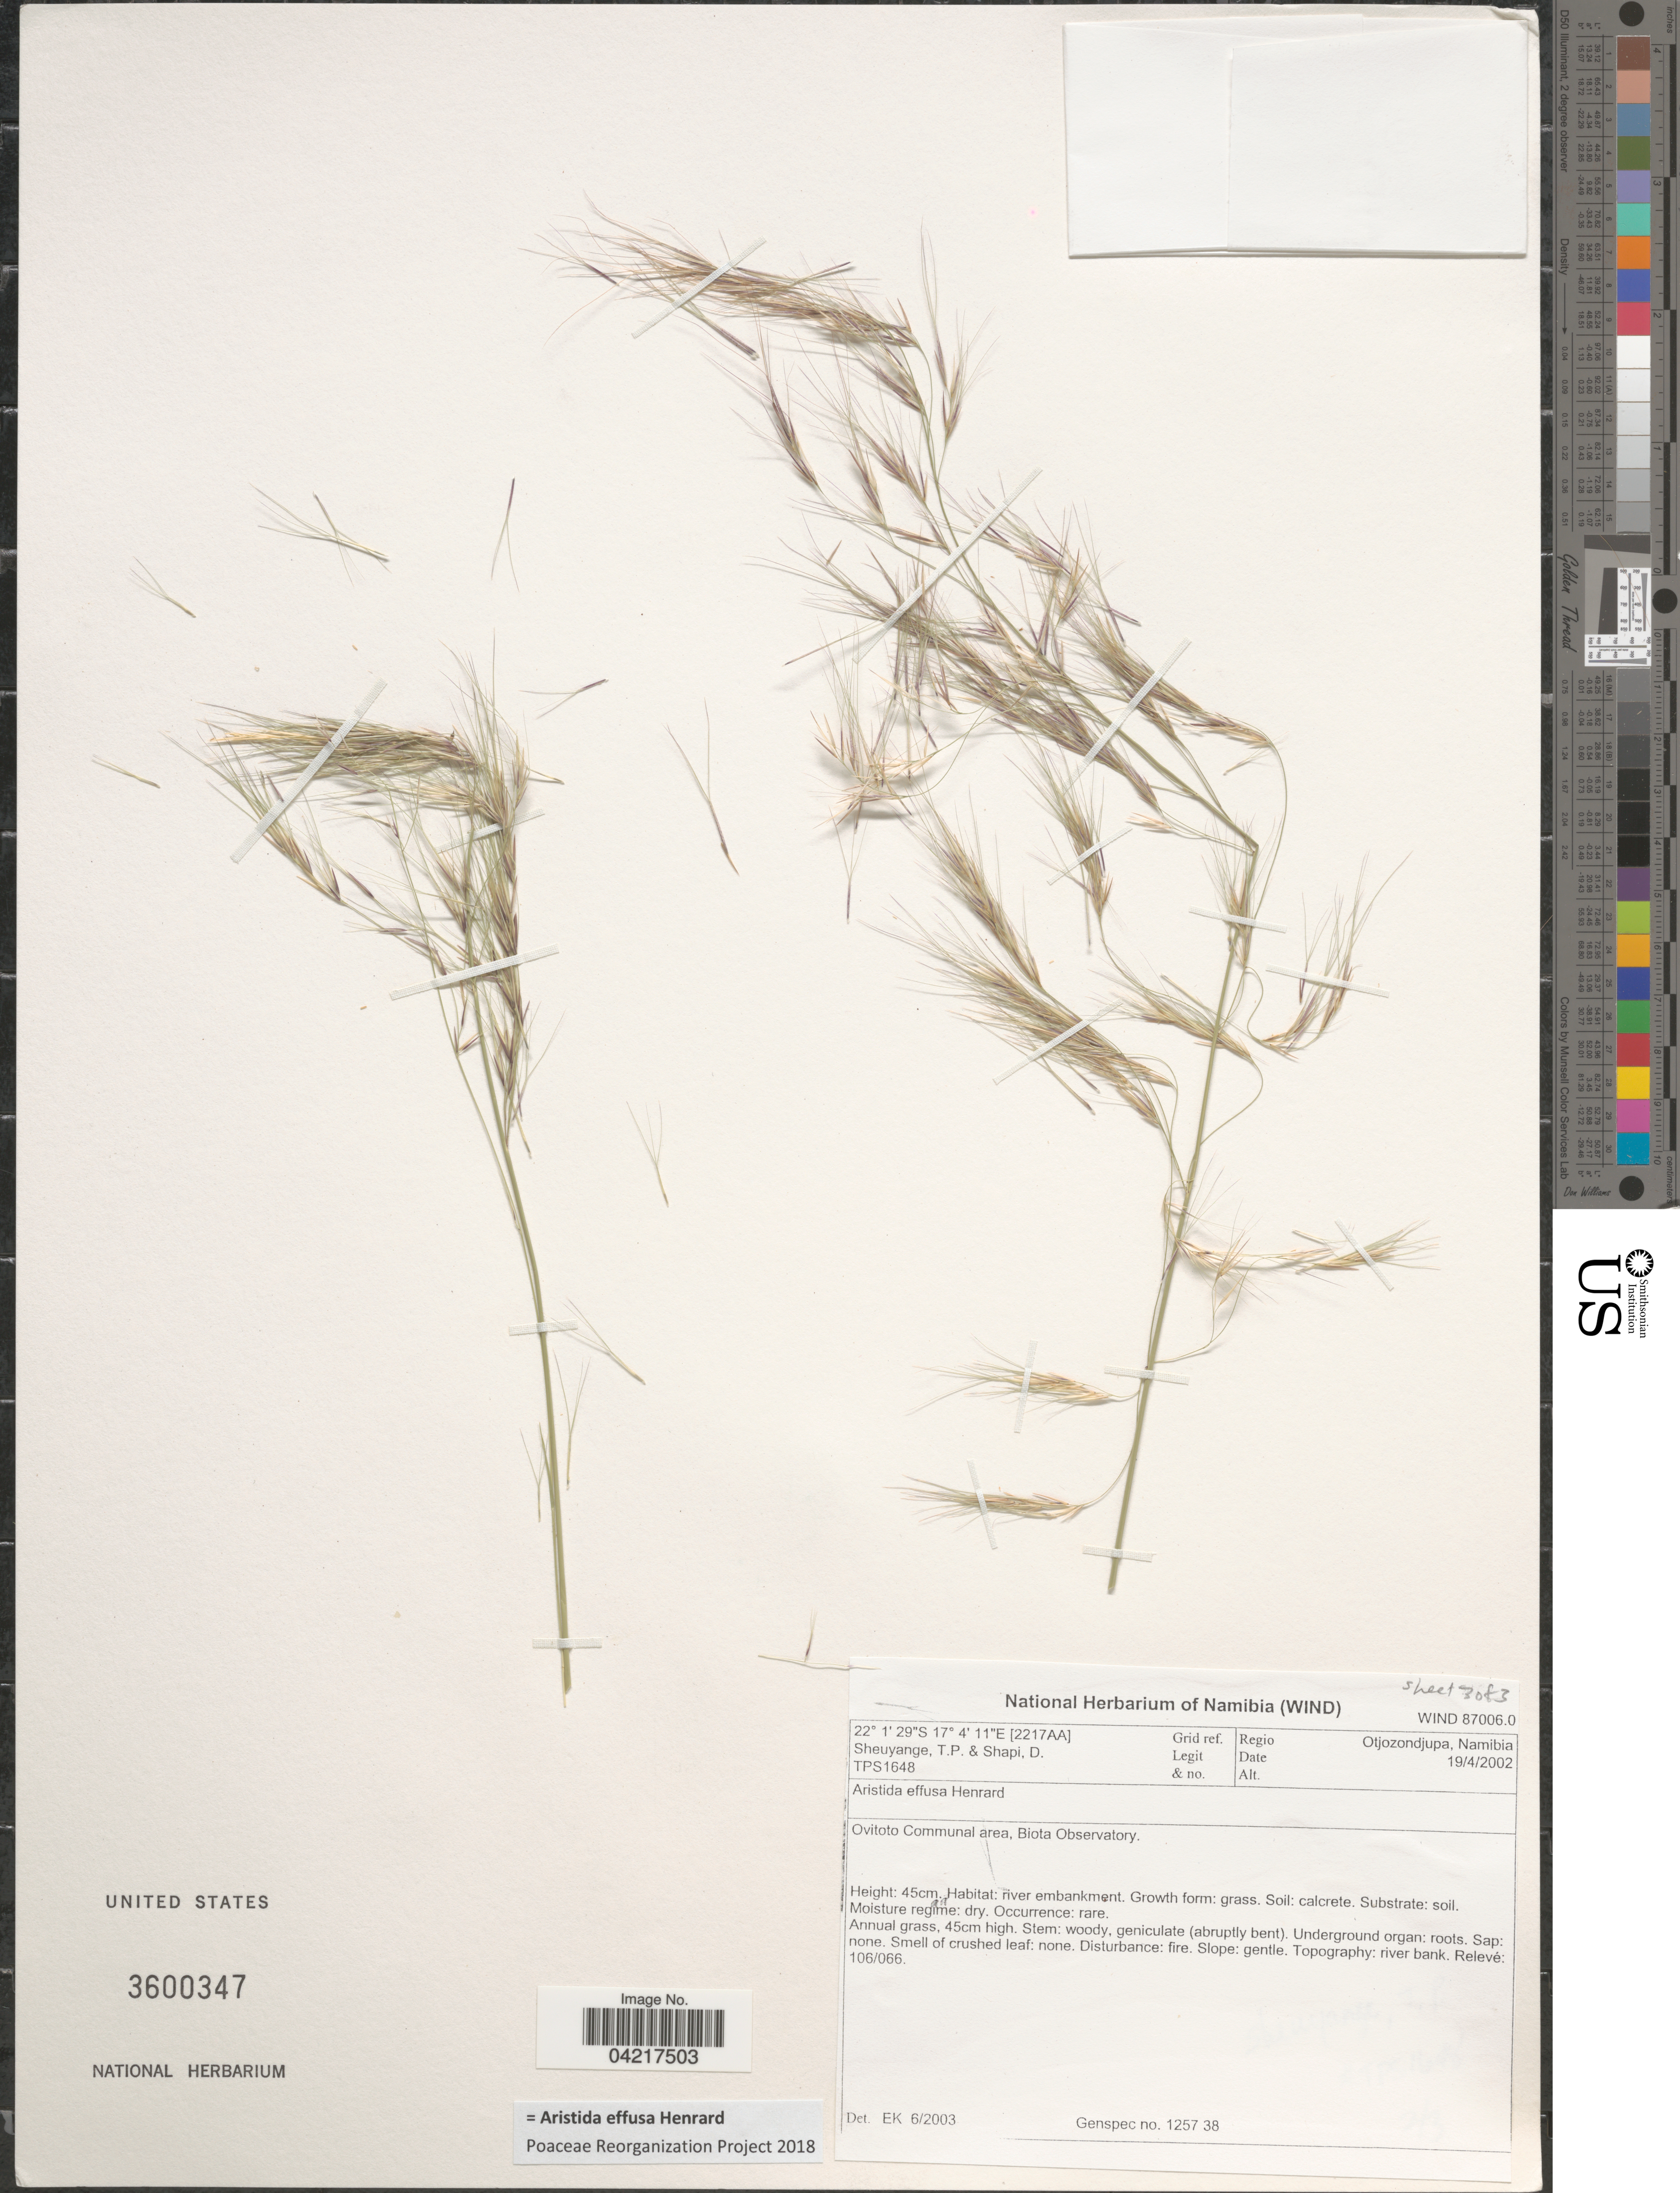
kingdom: Plantae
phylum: Tracheophyta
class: Liliopsida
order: Poales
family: Poaceae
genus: Aristida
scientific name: Aristida effusa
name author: Henr.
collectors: T. Sheuyange & D. Shapi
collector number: TPS1648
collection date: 2002-04-19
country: Namibia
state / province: Otjozondjupa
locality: Regio Otjozondjupa. Ovitot Communal area, Biota Observatory. 2217AA Grid ref. Relevé: 106/066.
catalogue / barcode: US 3600347